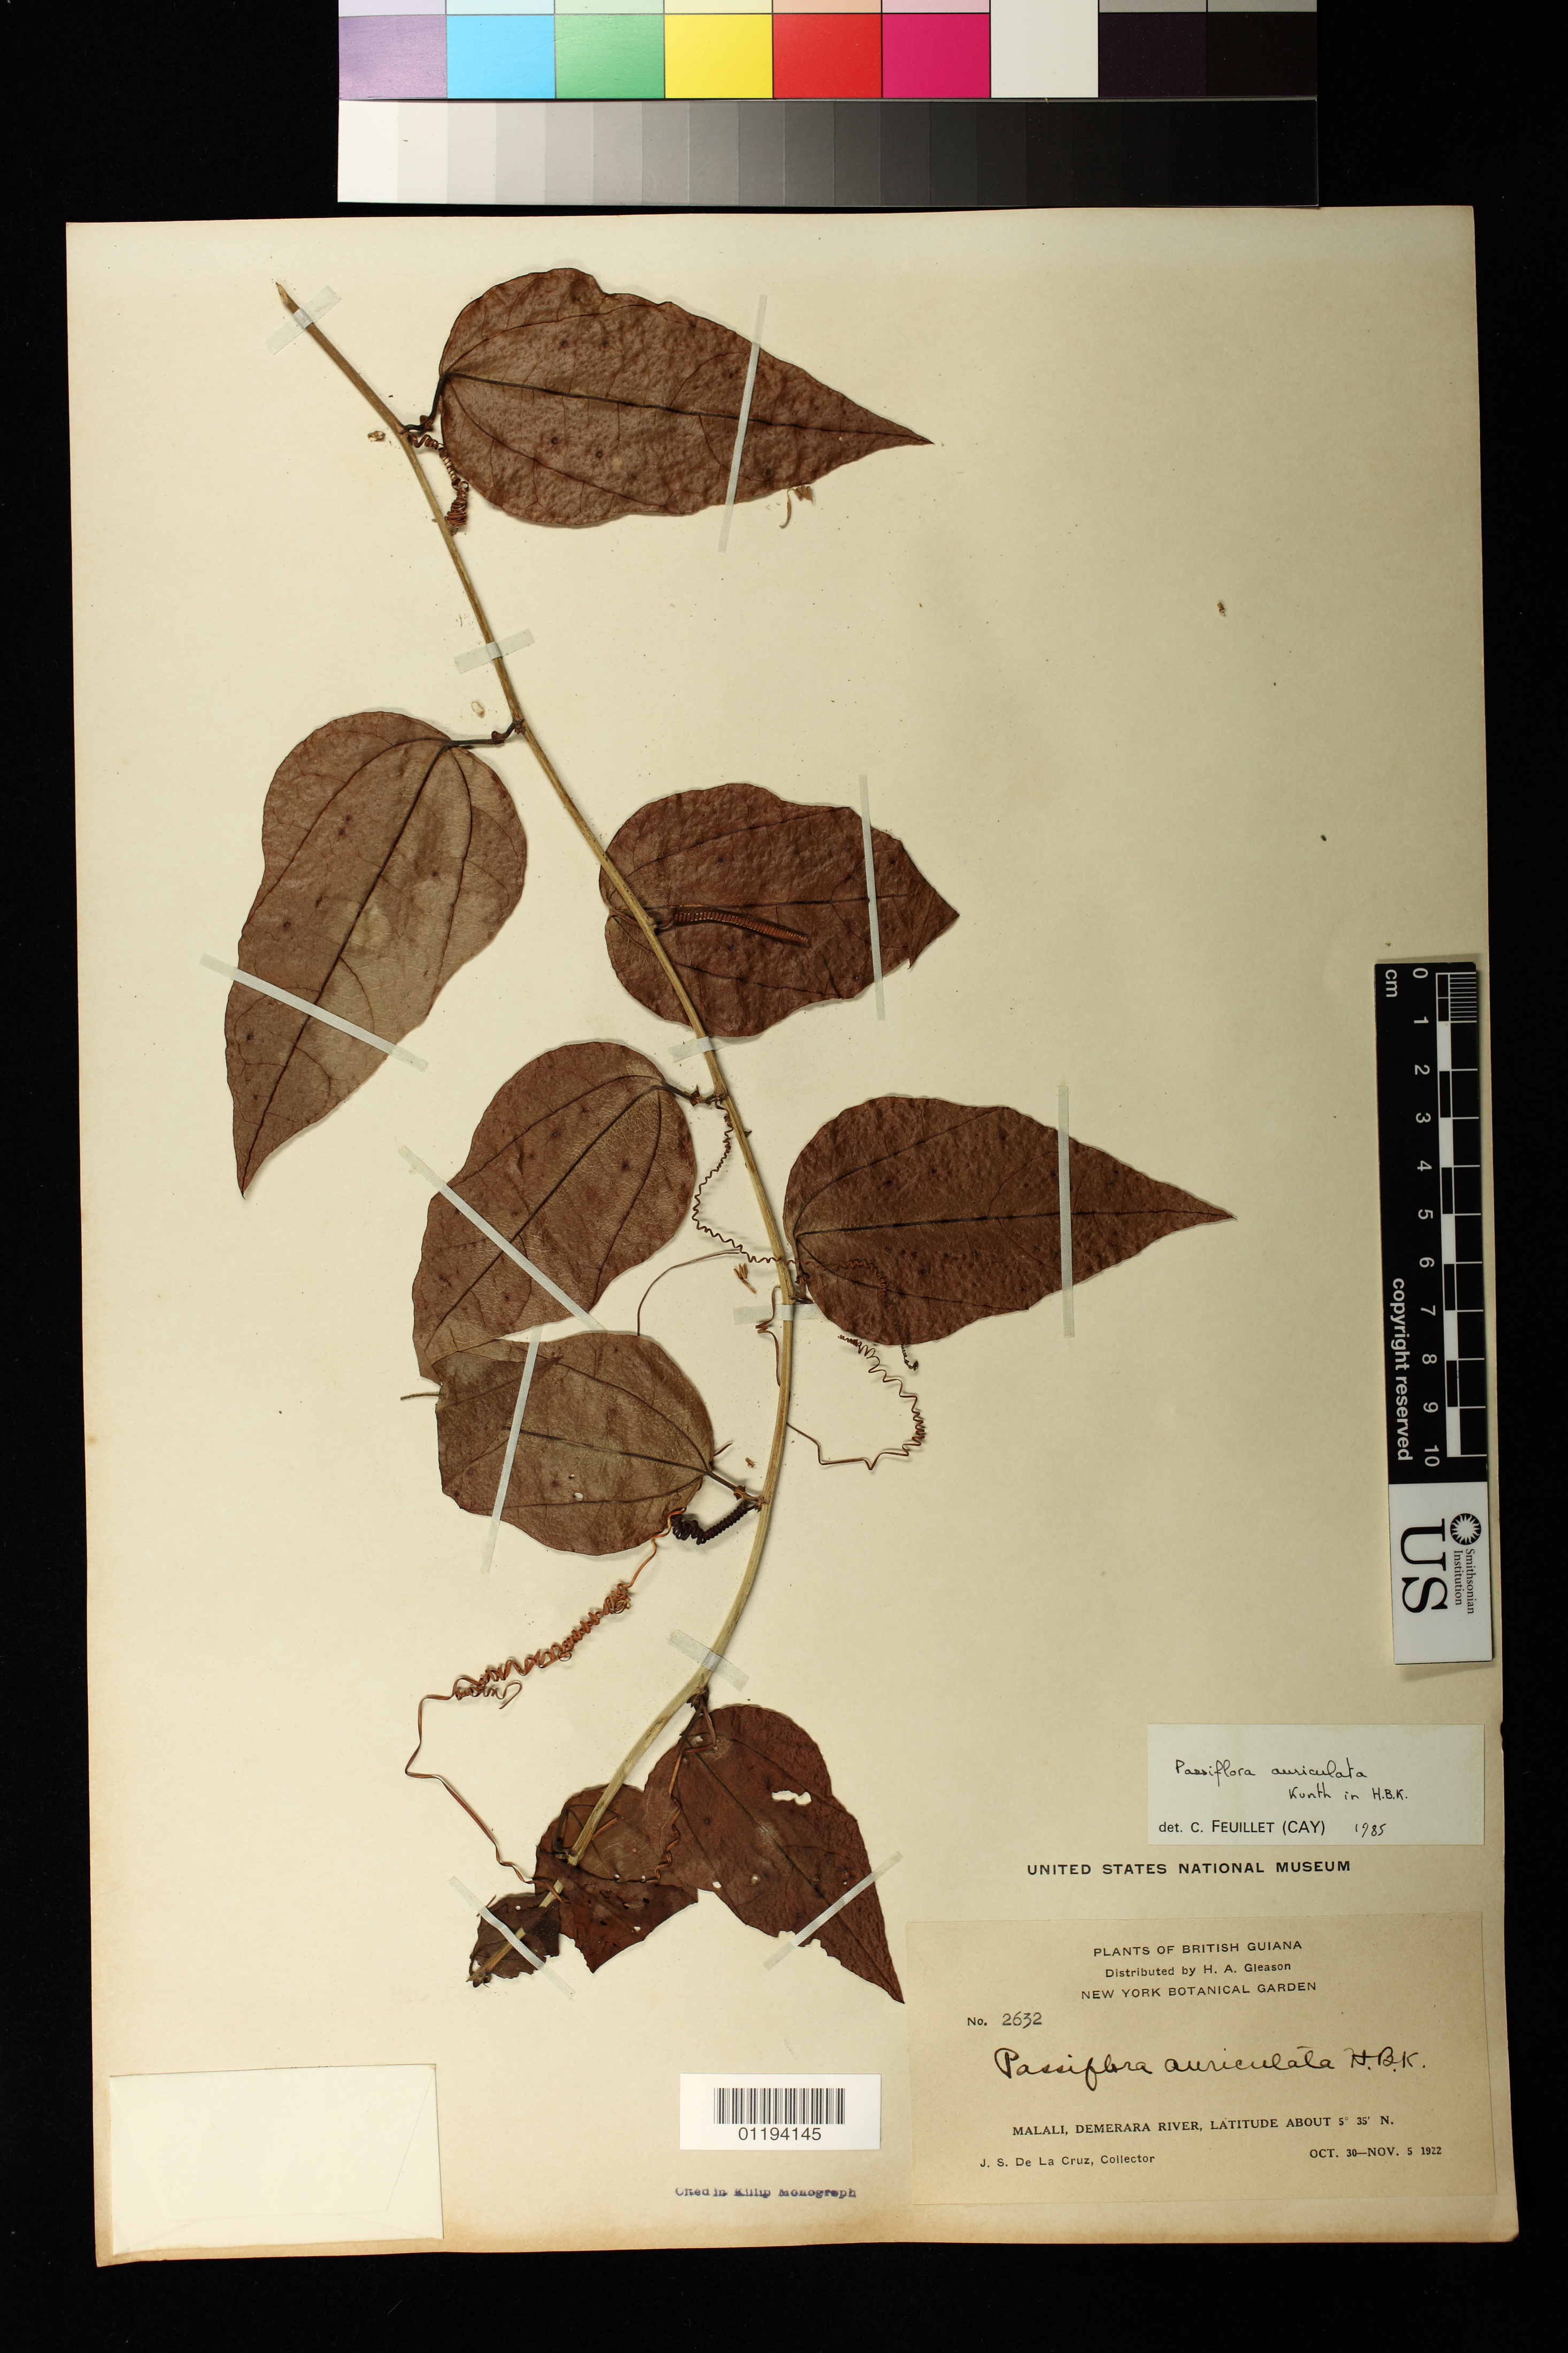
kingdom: Plantae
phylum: Tracheophyta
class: Magnoliopsida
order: Malpighiales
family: Passifloraceae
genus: Passiflora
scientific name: Passiflora auriculata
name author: Kunth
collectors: J. S. de la Cruz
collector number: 2632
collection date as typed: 1922 Oct 30-1922 Nov 05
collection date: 1922-10-30/1922-11-05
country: Guyana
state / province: U. Demerara-Berbice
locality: Malali, Demaerara River, latitude about 5°35' N.